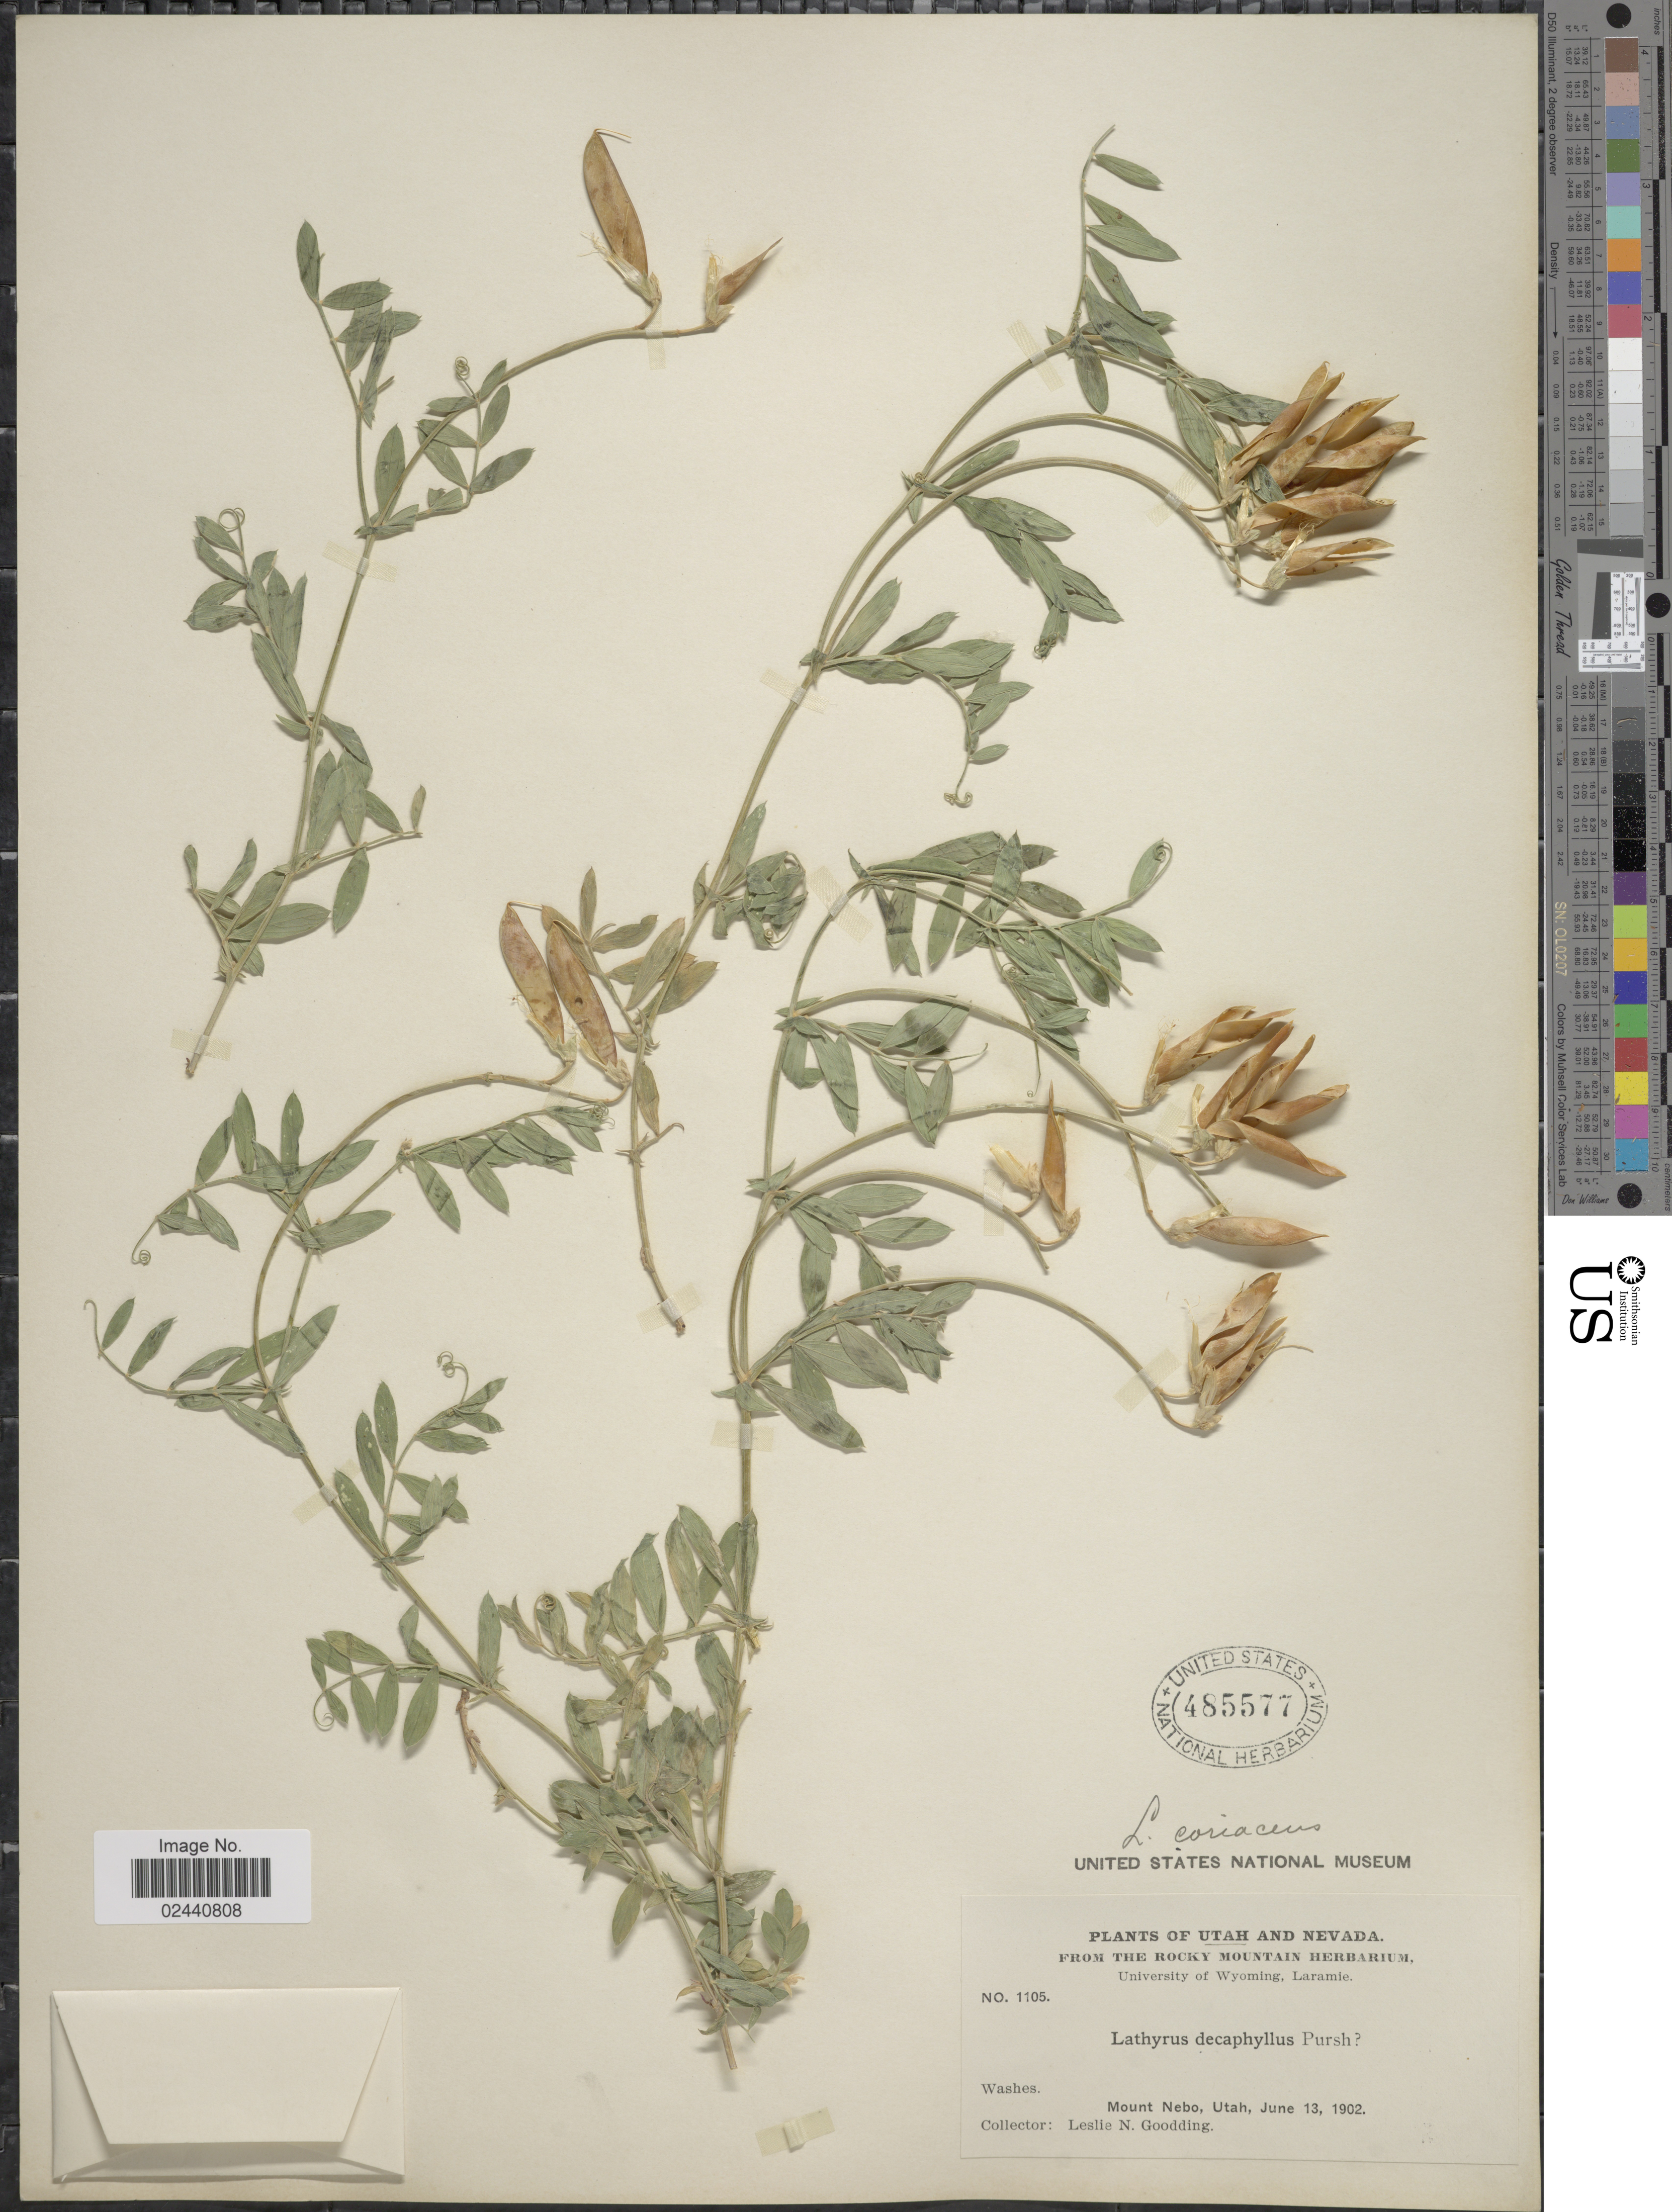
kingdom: Plantae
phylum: Tracheophyta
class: Magnoliopsida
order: Fabales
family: Fabaceae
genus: Lathyrus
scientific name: Lathyrus lanszwertii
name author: Kellogg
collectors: L. N. Goodding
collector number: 1105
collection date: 1902-06-13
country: United States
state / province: Utah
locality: Utah and Nevada, Washes, Mount Nebo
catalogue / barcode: US 485577